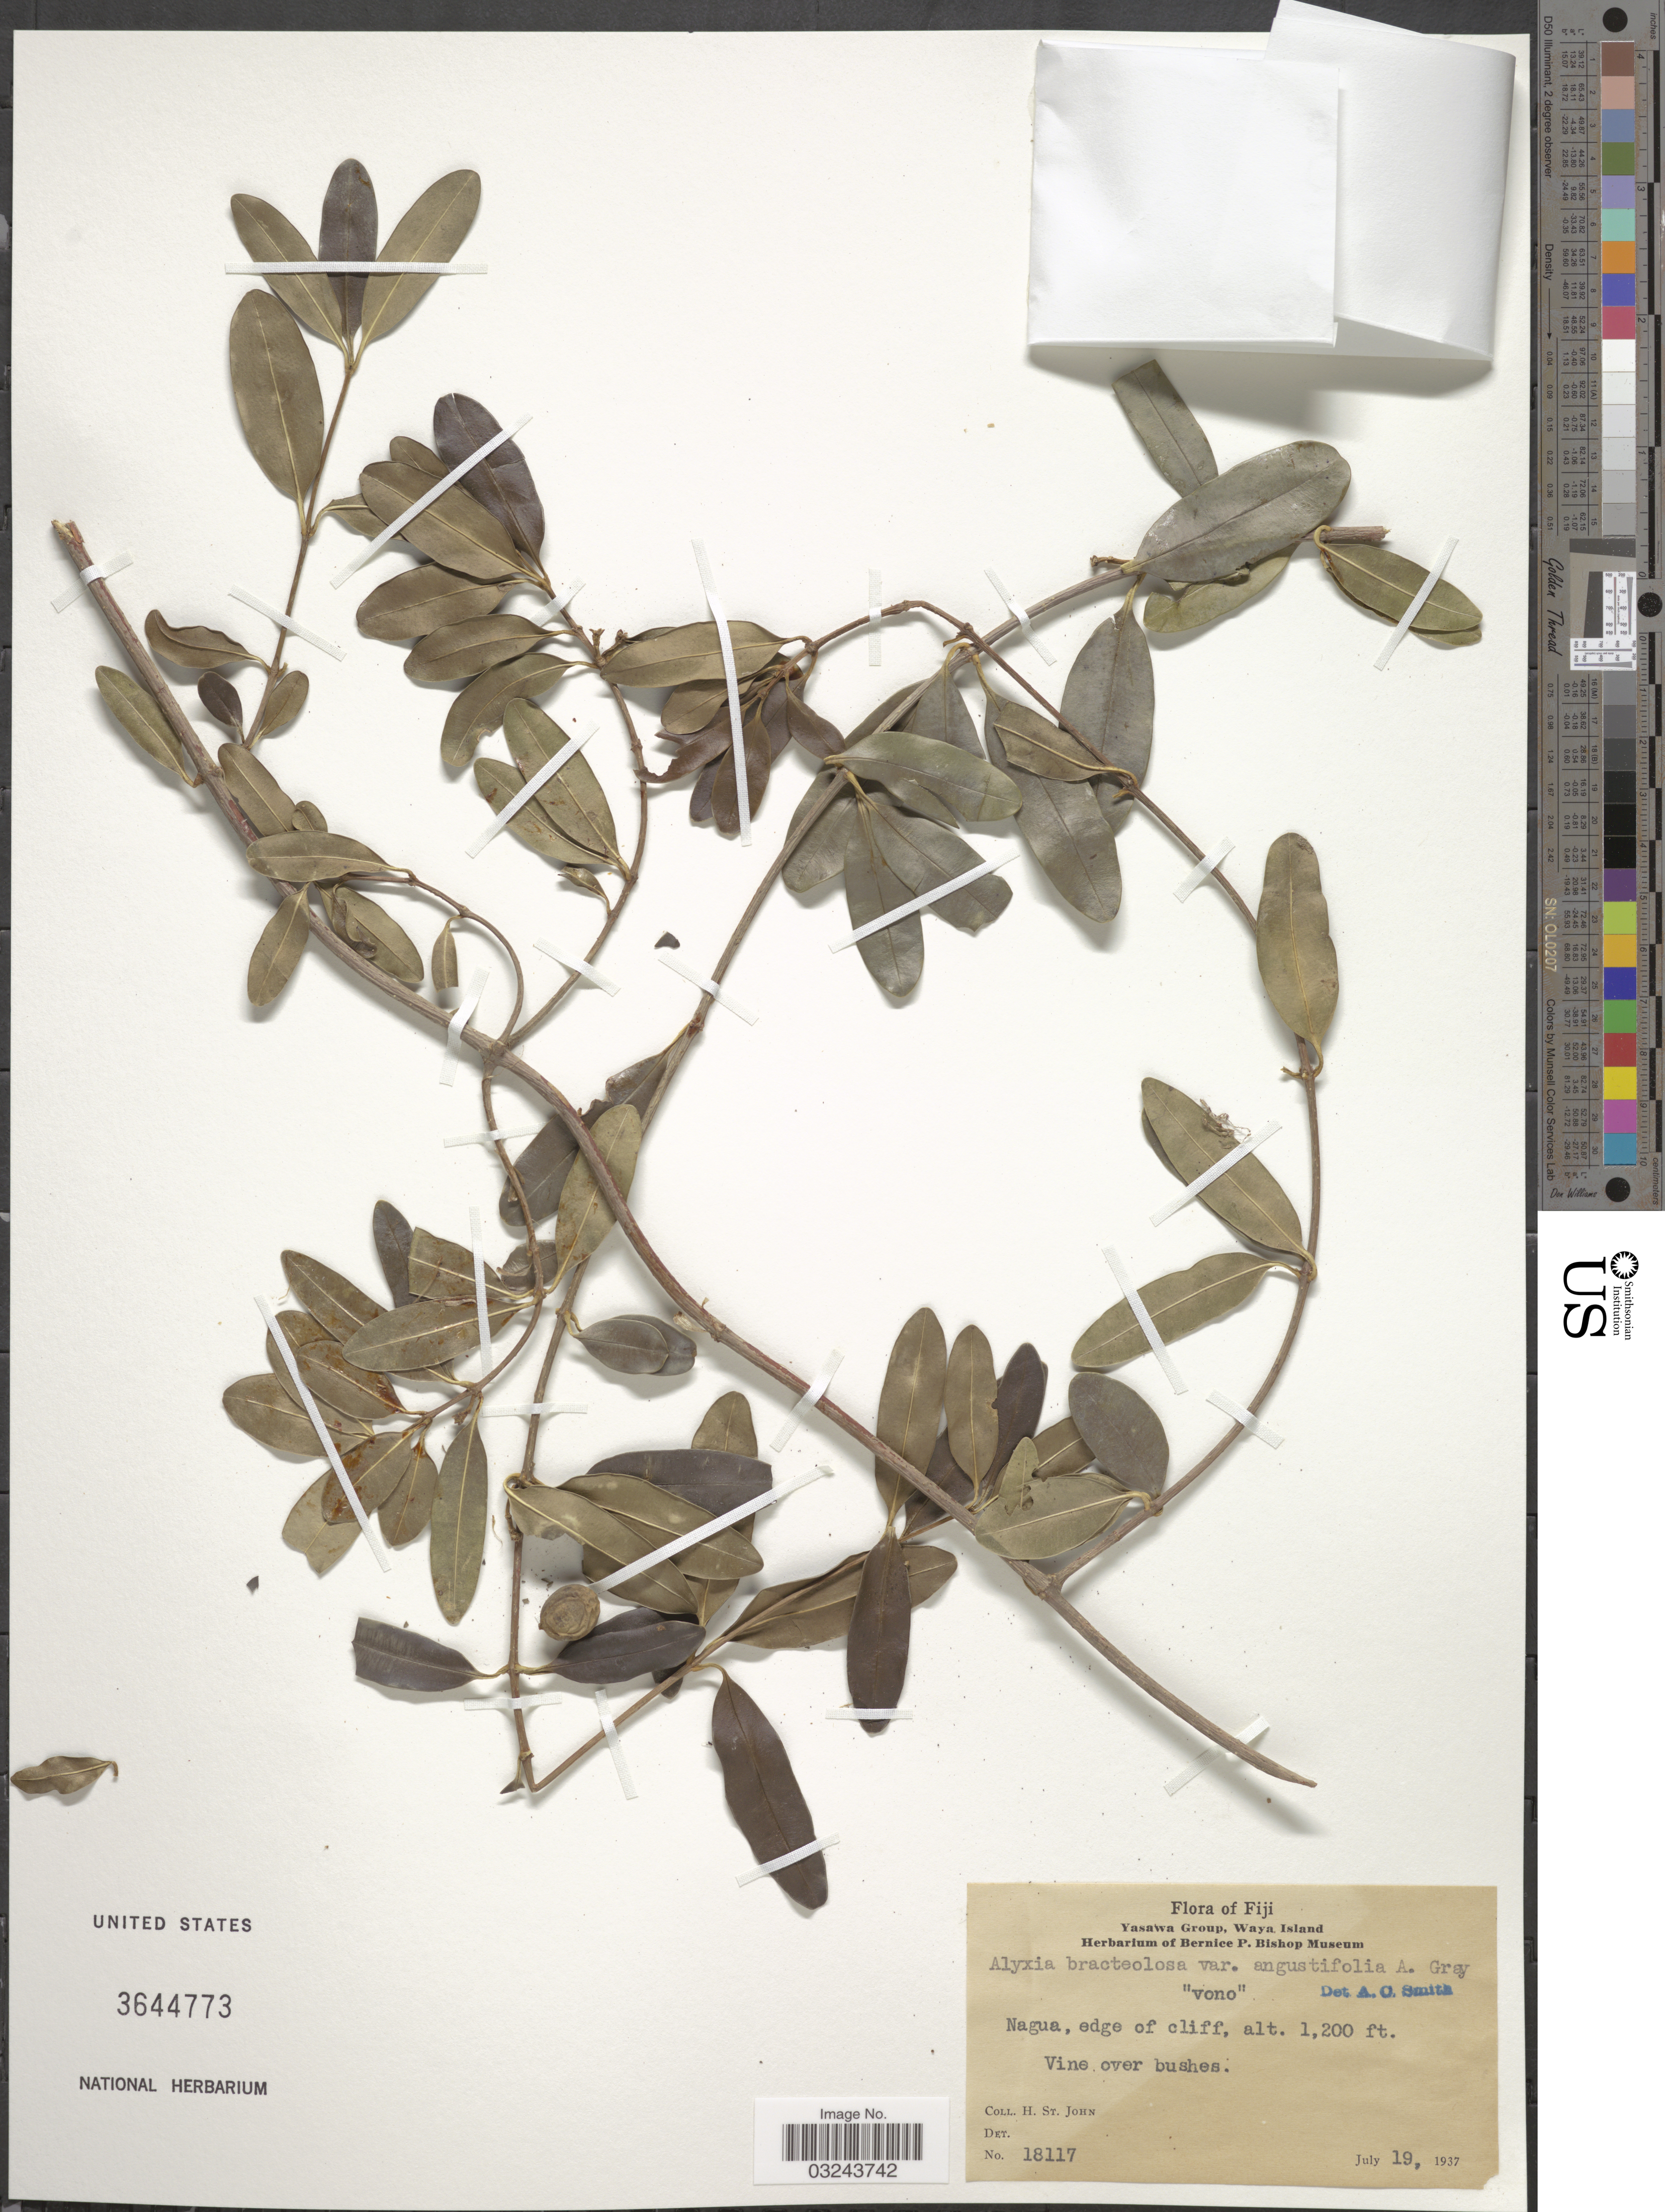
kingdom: Plantae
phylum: Tracheophyta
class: Magnoliopsida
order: Gentianales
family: Apocynaceae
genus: Alyxia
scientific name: Alyxia bracteolosa var. angustifolia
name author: A. Gray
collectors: H. St. John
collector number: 18117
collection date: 1937-07-19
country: Fiji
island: Waya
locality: Nagua, edge of cliff. Yasawa Group, Waya Island.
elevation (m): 366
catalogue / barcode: US 3644773